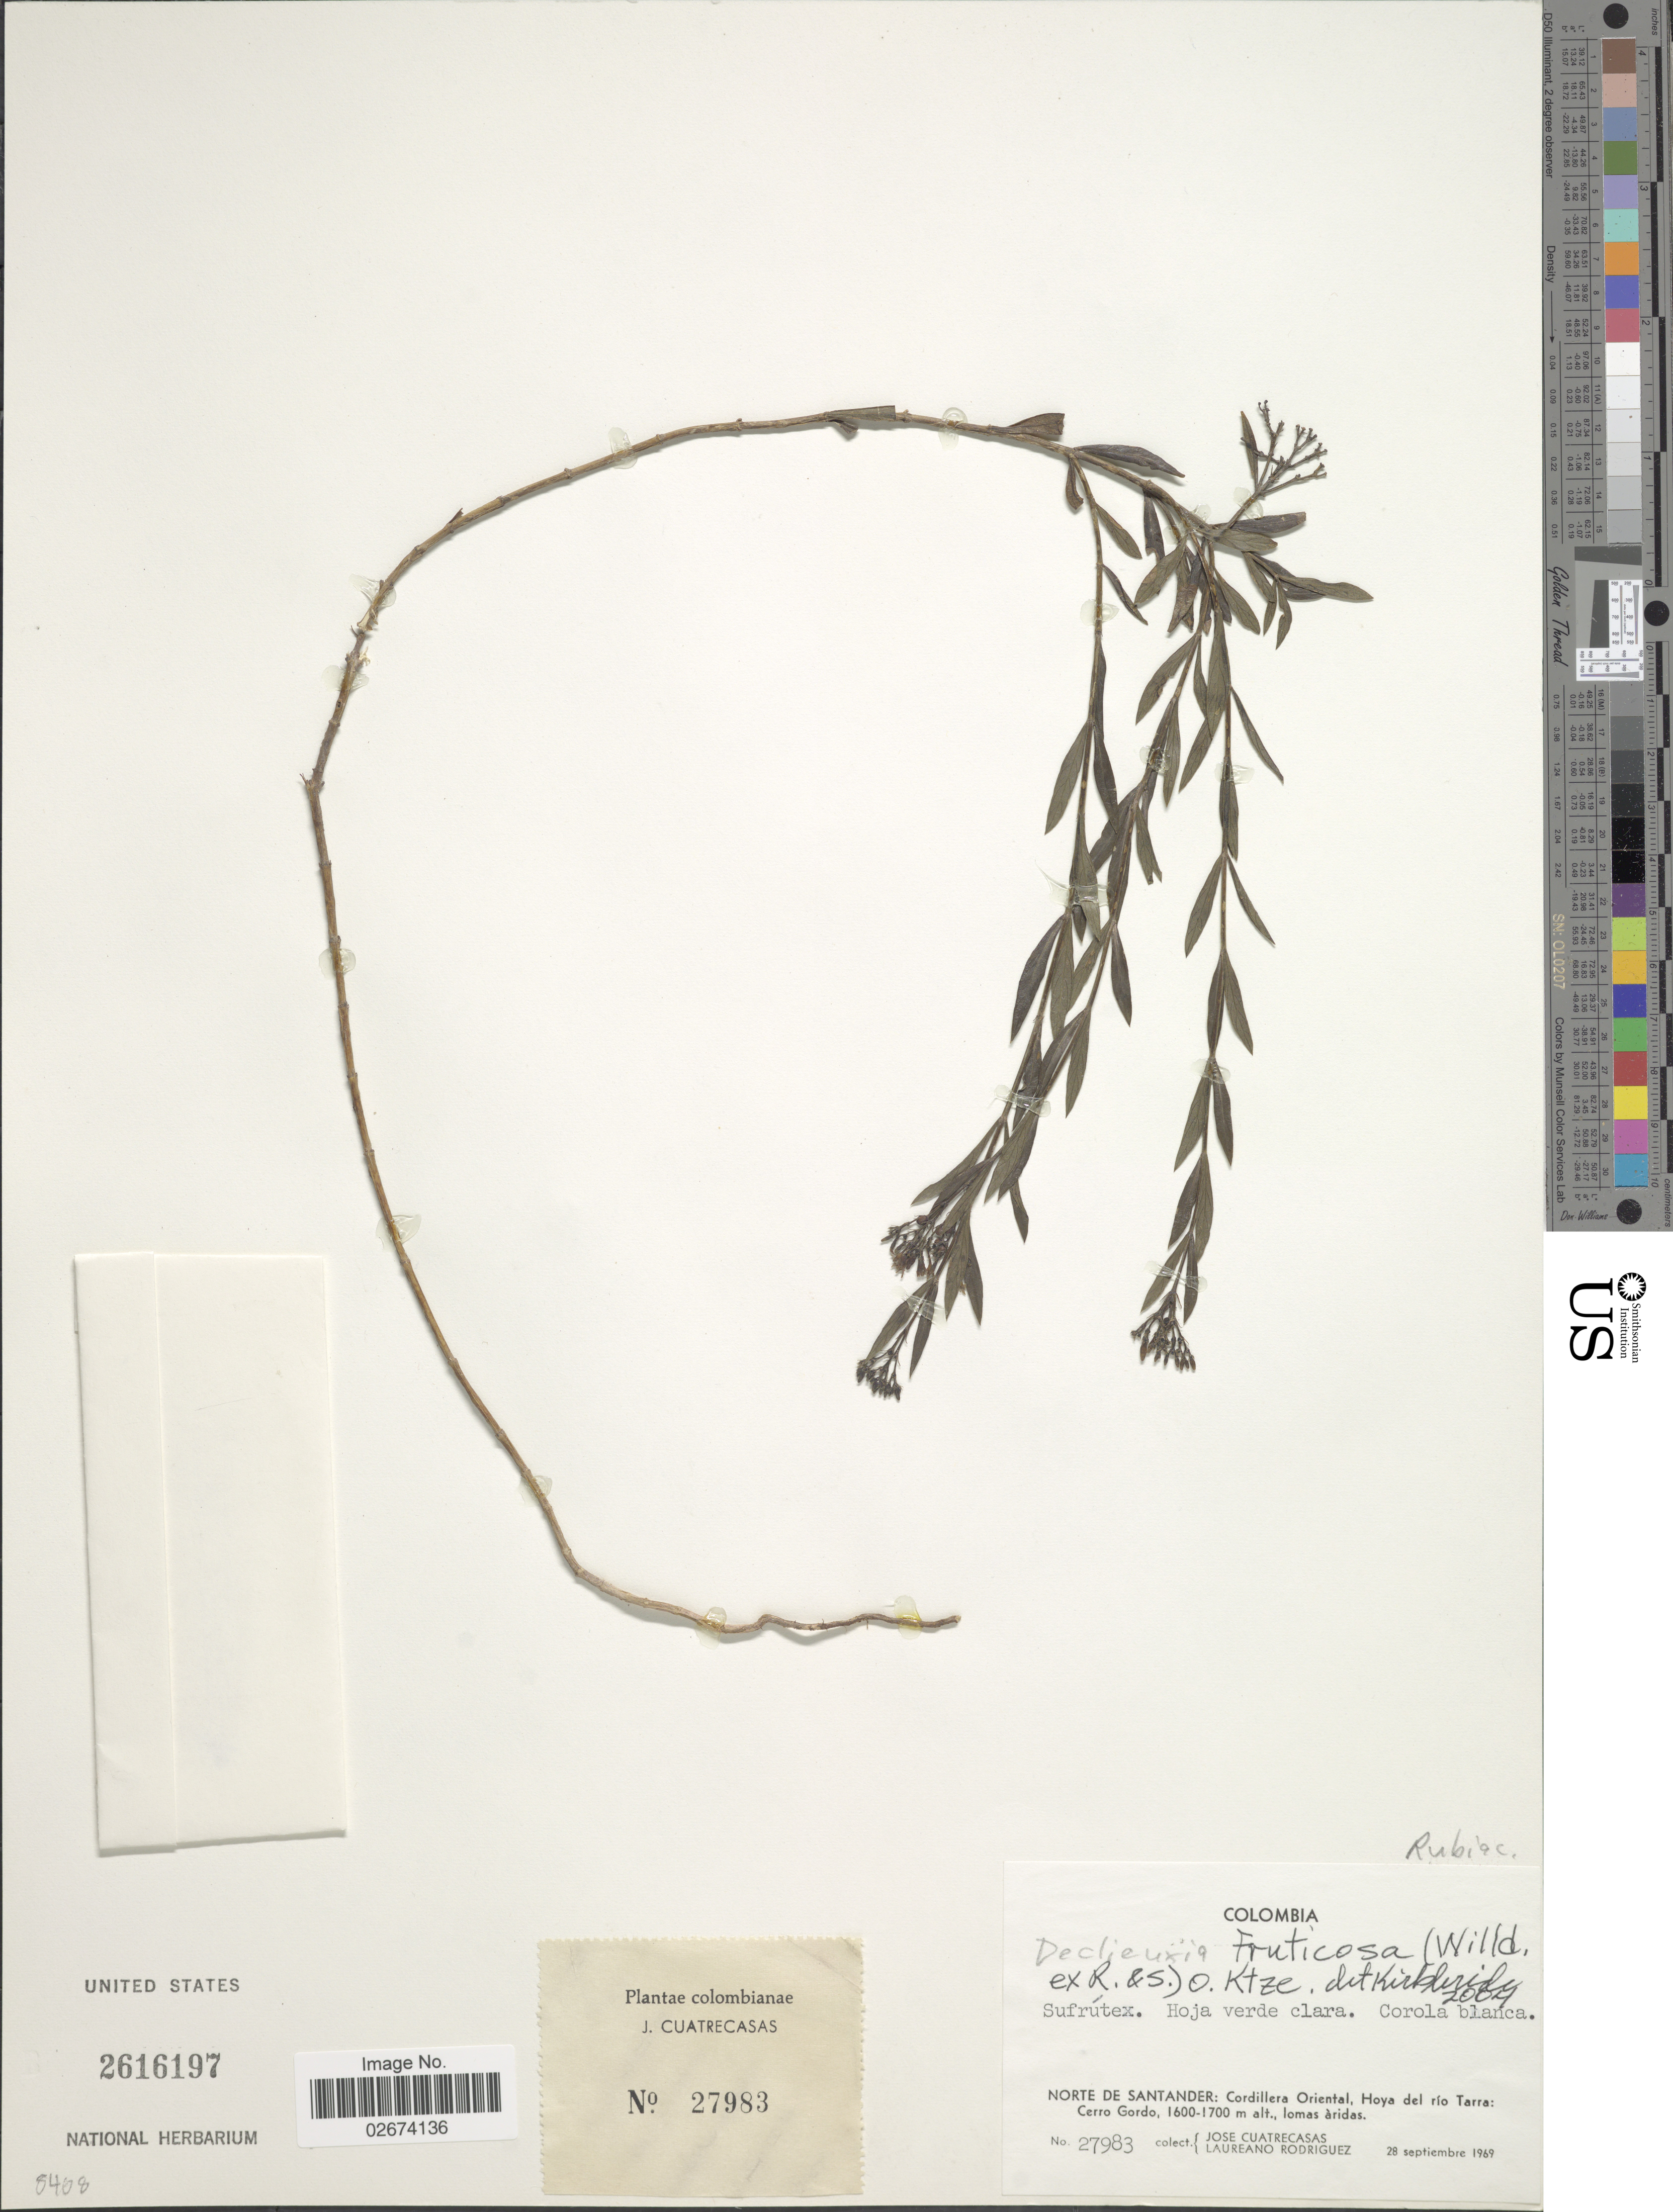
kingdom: Plantae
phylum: Tracheophyta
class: Magnoliopsida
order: Gentianales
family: Rubiaceae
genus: Declieuxia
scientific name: Declieuxia fruticosa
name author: (Willd. ex Roem. & Schult.) Kuntze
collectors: J. Cuatrecasas & L. Rodriguez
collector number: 27983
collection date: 1969-09-28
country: Colombia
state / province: Norte de Santander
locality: Cordillera Oriental, Hoya del río Tarra: Cerro Gordo., lomas àridas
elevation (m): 1600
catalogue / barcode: US 2616197